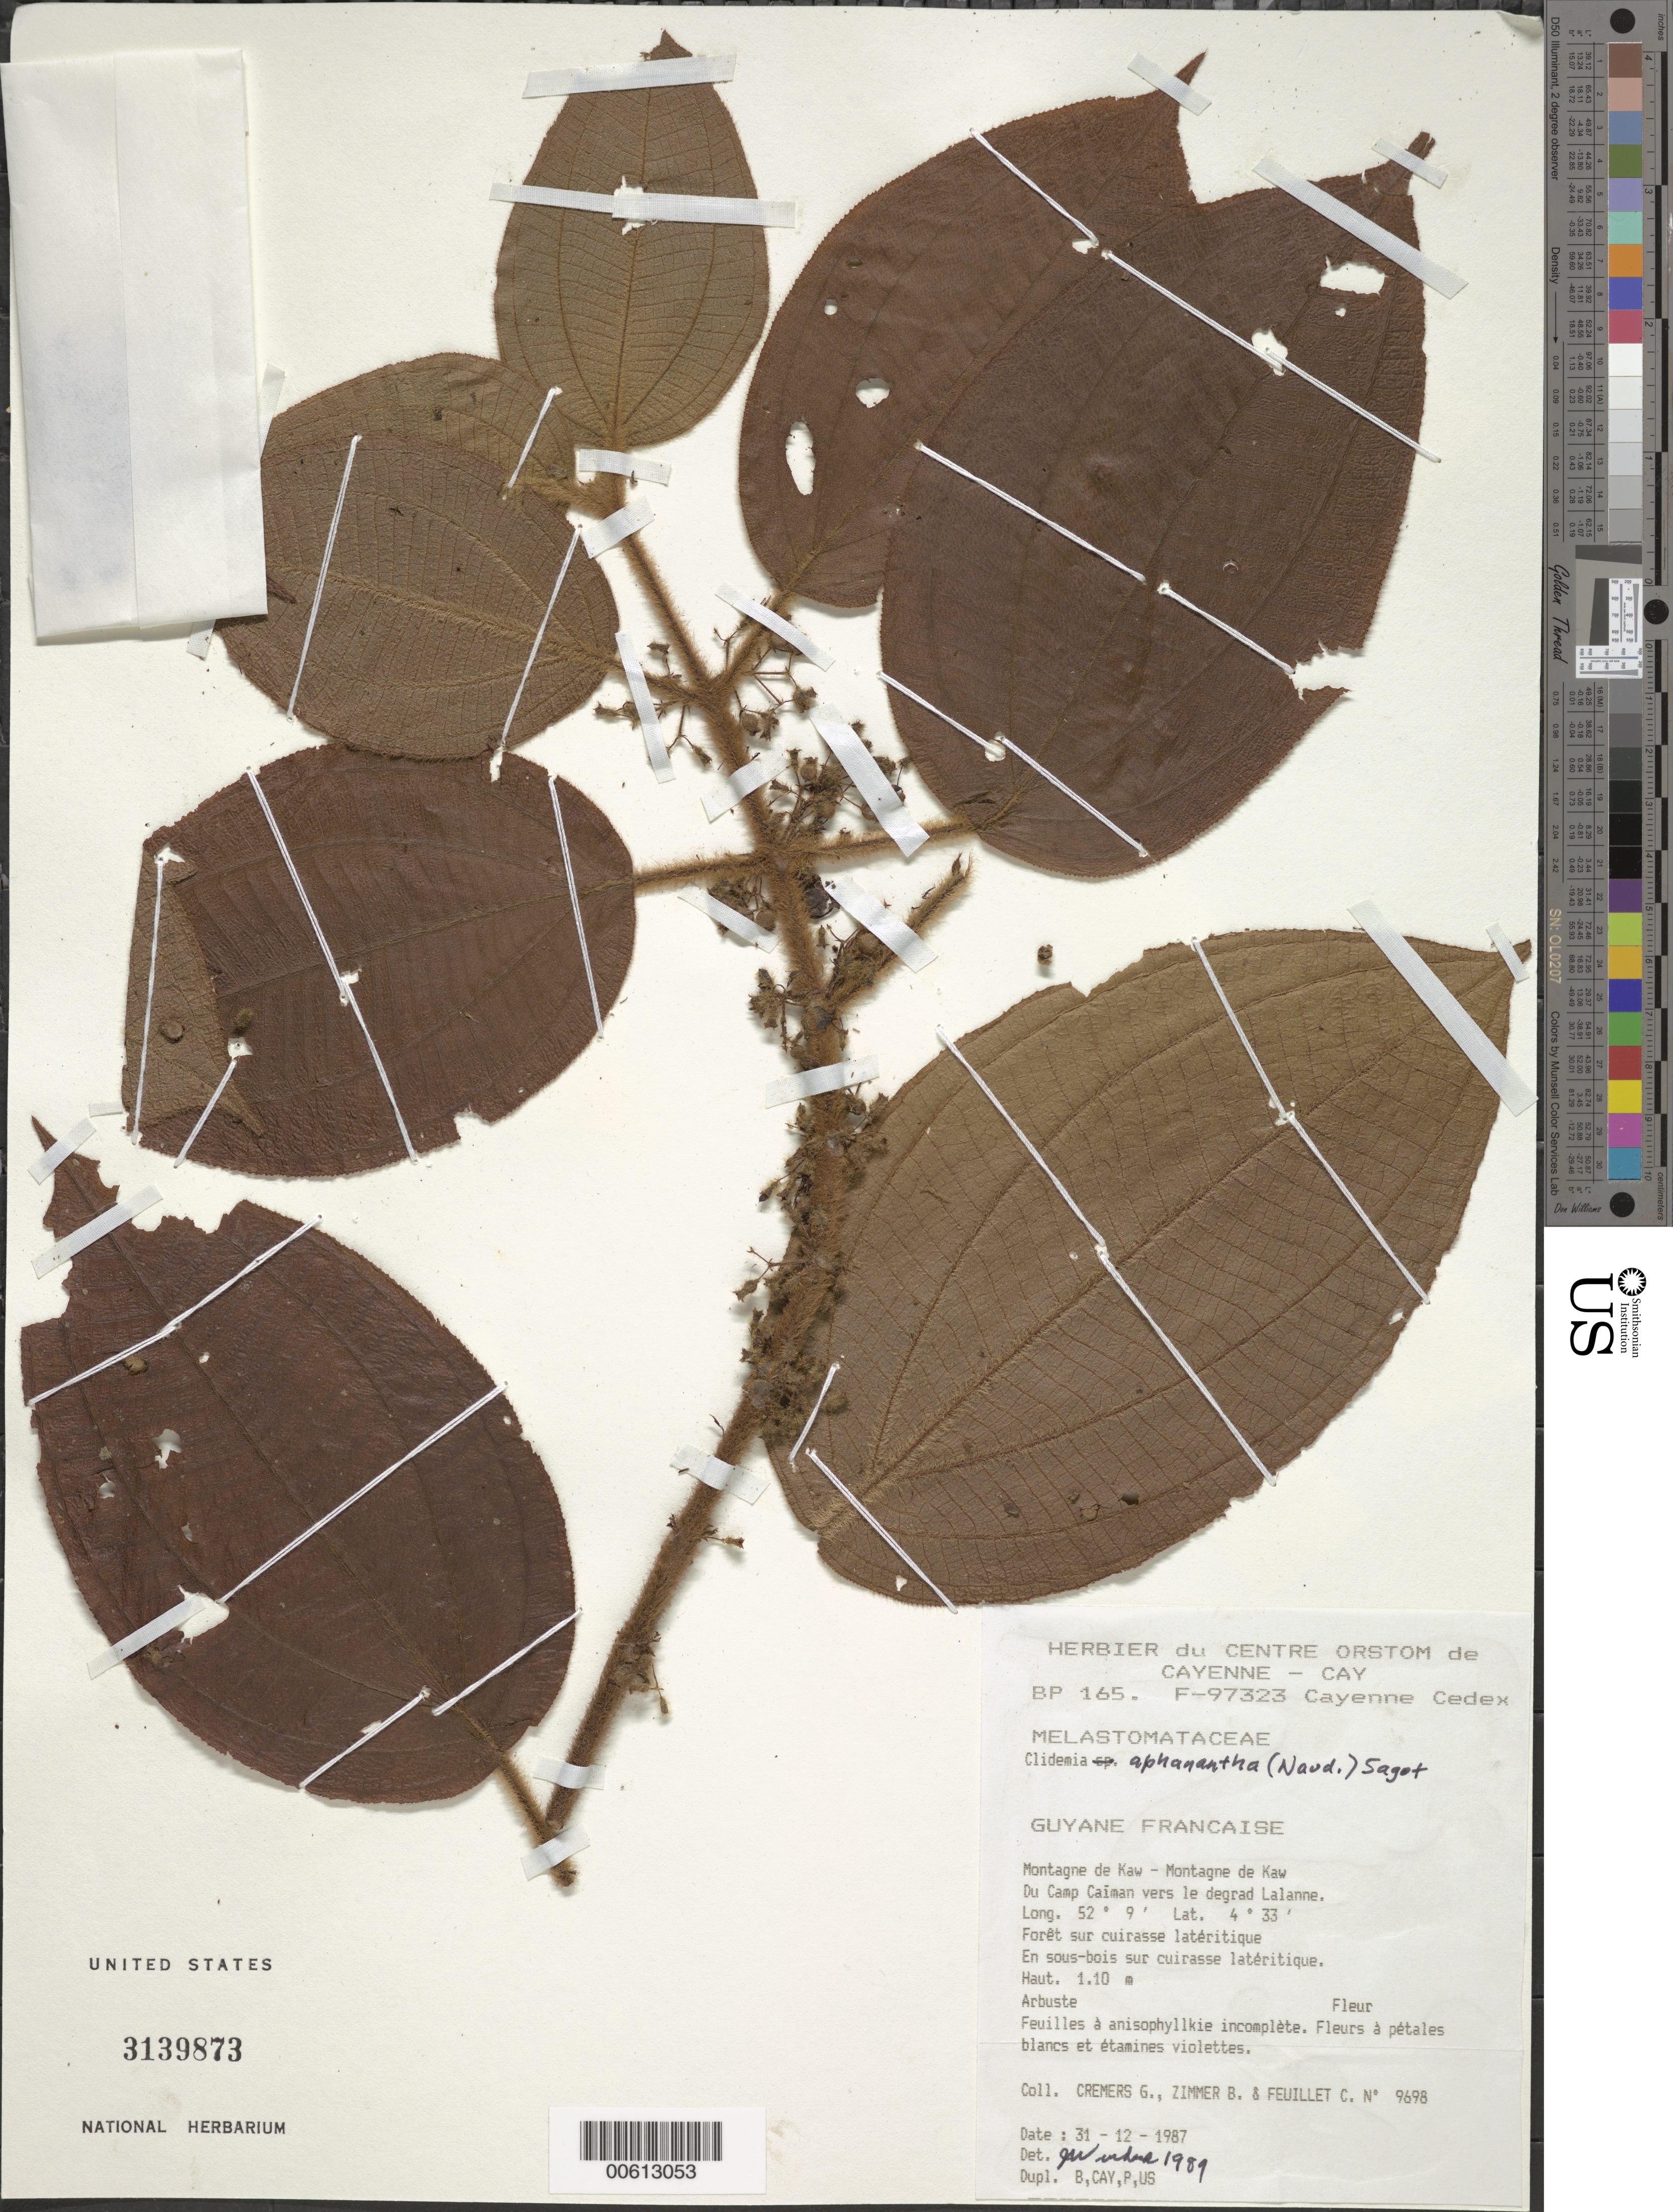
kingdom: Plantae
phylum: Tracheophyta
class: Magnoliopsida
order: Myrtales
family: Melastomataceae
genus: Clidemia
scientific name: Clidemia aphanantha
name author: (Naudin) Sagot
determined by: Wurdack, John J., (US), US (UNITED STATES)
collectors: G. Cremers, B. Zimmer & C. Feuillet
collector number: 9698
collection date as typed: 31 Dec 1987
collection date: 1987-12-31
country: French Guiana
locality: Montagne de Kaw; Du Camp Caiman vers le degrad Lalanne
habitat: Foret sur cuirasse lateritique, en sous-bois sur cuirasse lateritique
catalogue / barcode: US 3139873